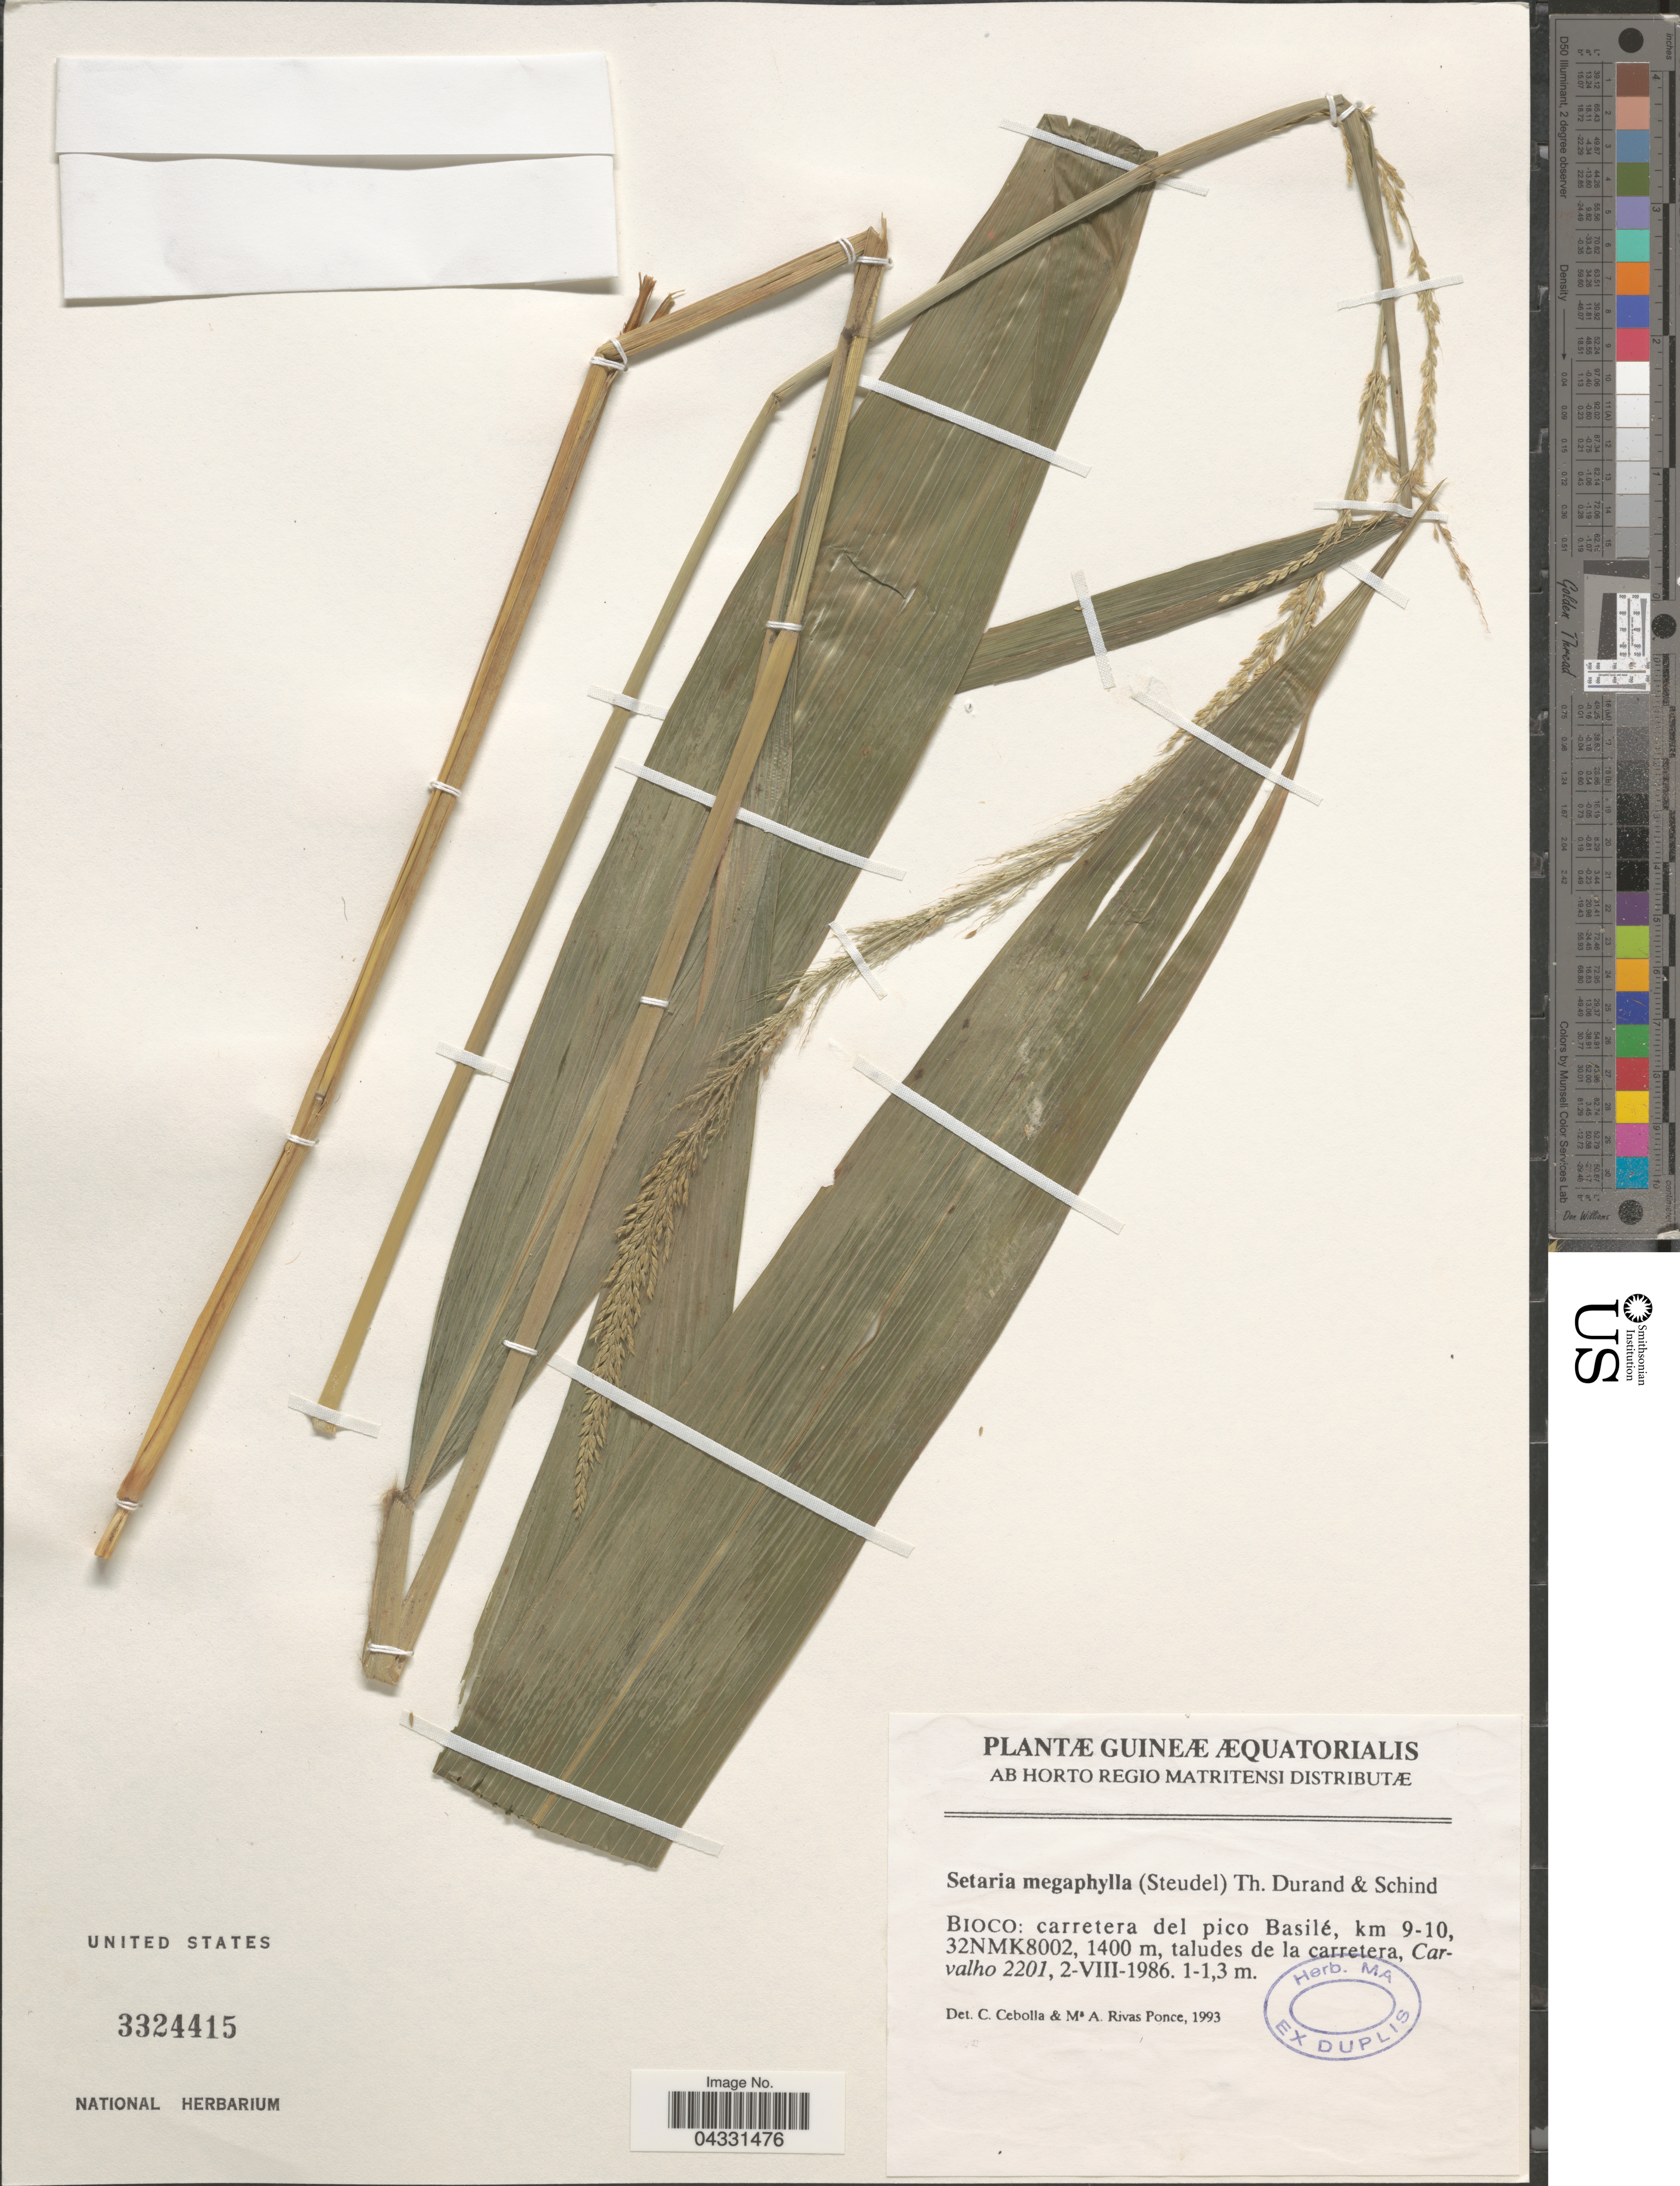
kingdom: Plantae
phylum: Tracheophyta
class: Liliopsida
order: Poales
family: Poaceae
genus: Setaria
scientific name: Setaria megaphylla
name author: (Steud.) Durieu & Schinz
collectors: Carvalho, --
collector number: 2201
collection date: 1986-08-02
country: Equatorial Guinea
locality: Guineæ Æquatorialis. Bioco: carretera del pico Basilé, km 9-10, 32NMK8002, taludes de la carretera.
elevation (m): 1400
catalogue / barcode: US 3324415